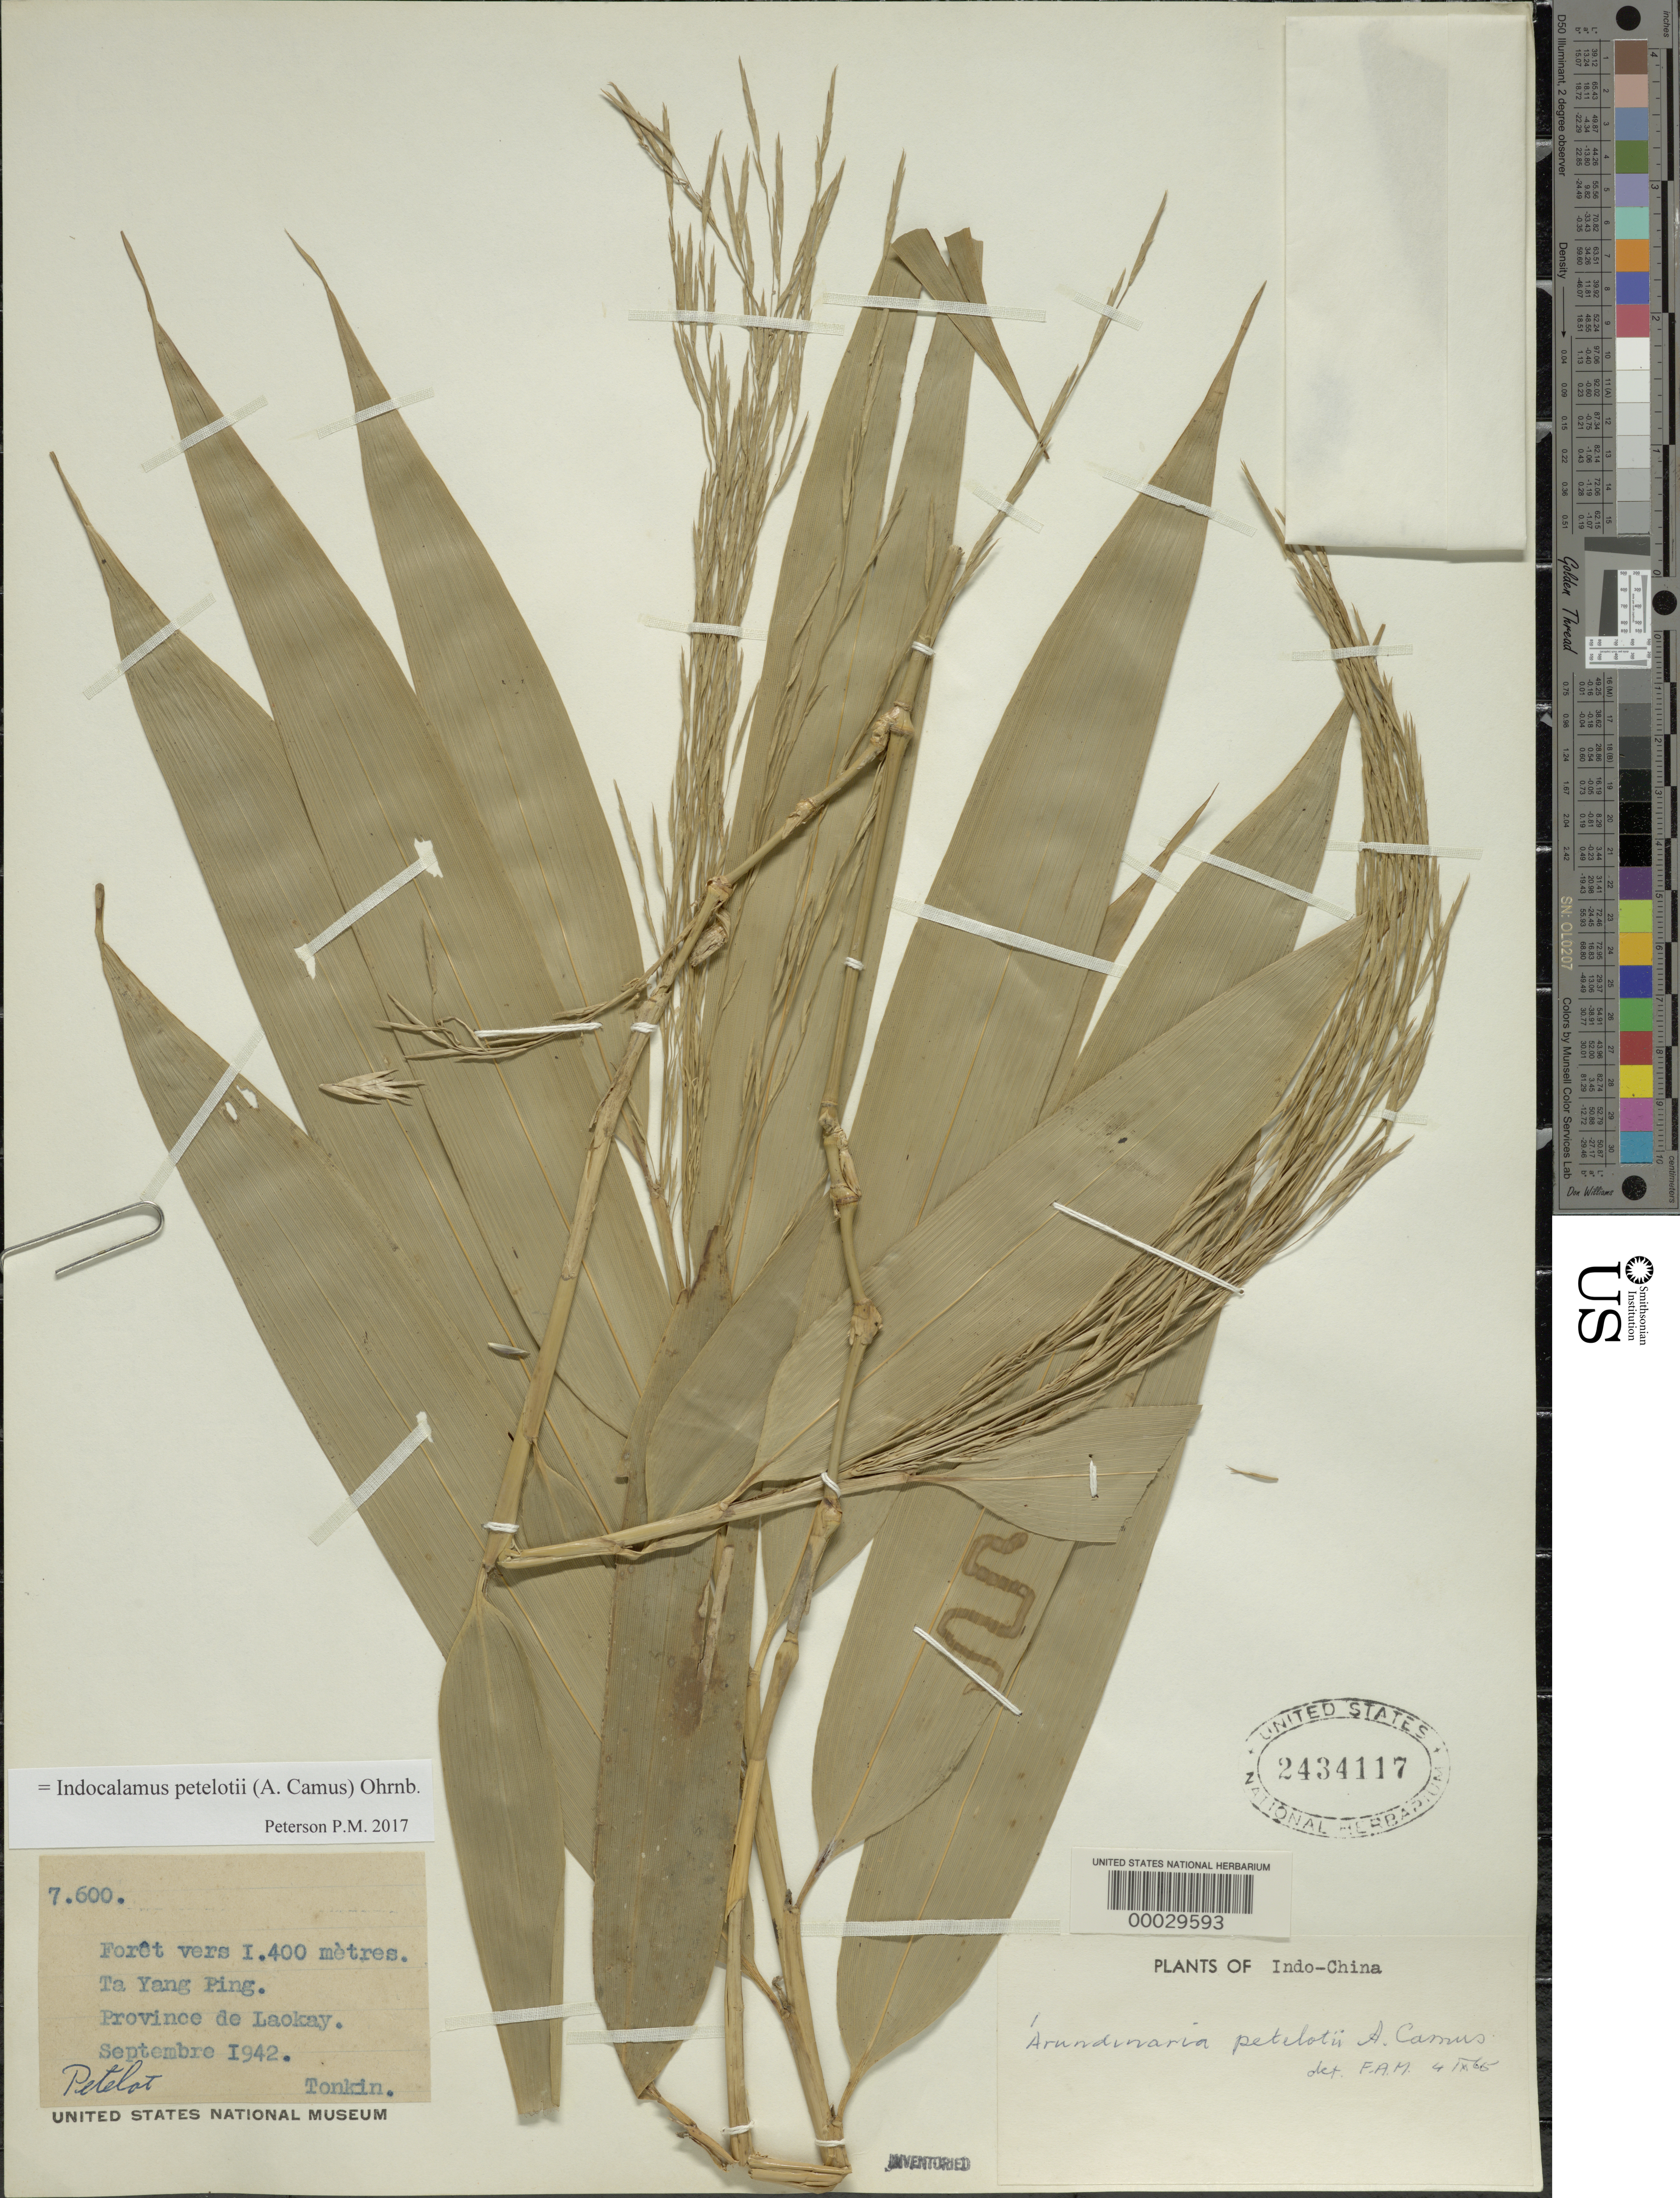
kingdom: Plantae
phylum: Tracheophyta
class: Liliopsida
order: Poales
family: Poaceae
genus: Indocalamus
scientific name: Indocalamus petelotii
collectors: P. A. Pételot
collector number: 7600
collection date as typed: Sep 1942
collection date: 1942-09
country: Vietnam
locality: Tonkin, prov laokay, ta yang ping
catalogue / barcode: US 2434117